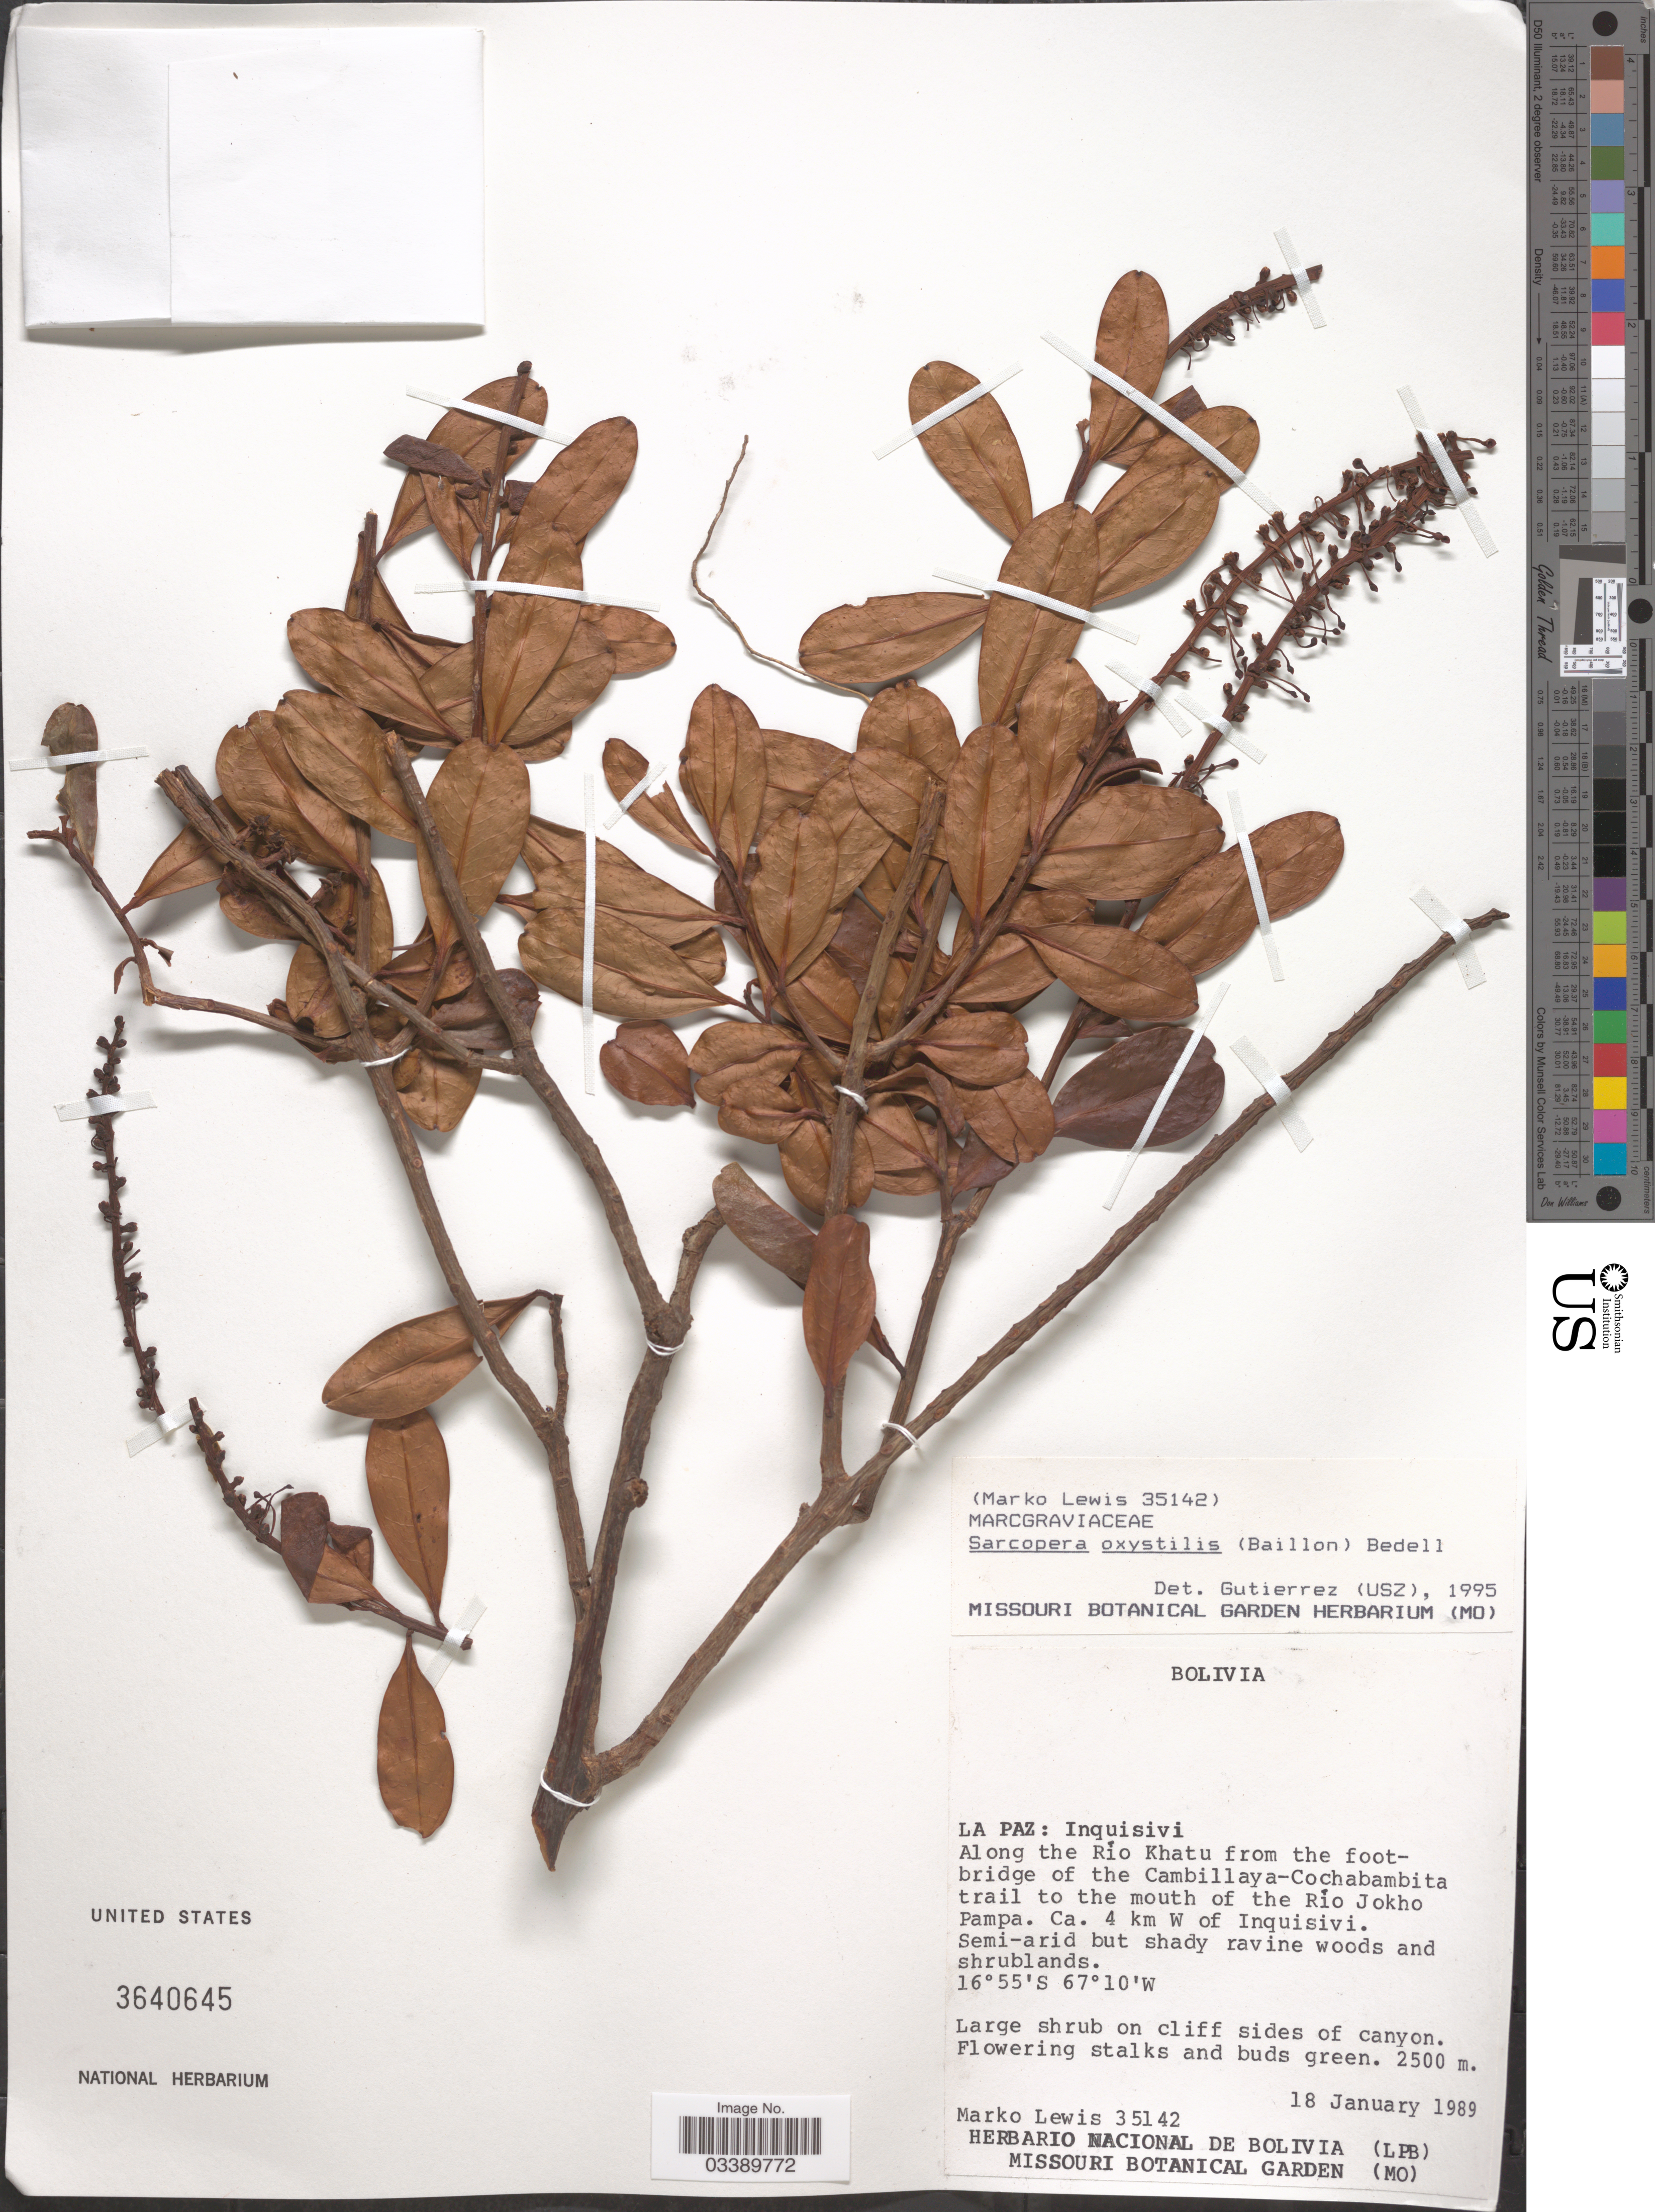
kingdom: Plantae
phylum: Tracheophyta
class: Magnoliopsida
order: Ericales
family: Marcgraviaceae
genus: Sarcopera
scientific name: Sarcopera oxystylis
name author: (Baill.) Bedell ex Gir.-Cañas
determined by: Gutiérrez, --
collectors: M. A. Lewis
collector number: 35142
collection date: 1989-01-18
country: Bolivia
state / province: La Paz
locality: Inquisivi. Along the Río Khatu from the footbridge of the Cambillaya-Cochabambita trail to the mouth of the Río Jokho Pampa. Ca. 4 km W of Inquisivi.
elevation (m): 2500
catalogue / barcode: US 3640645